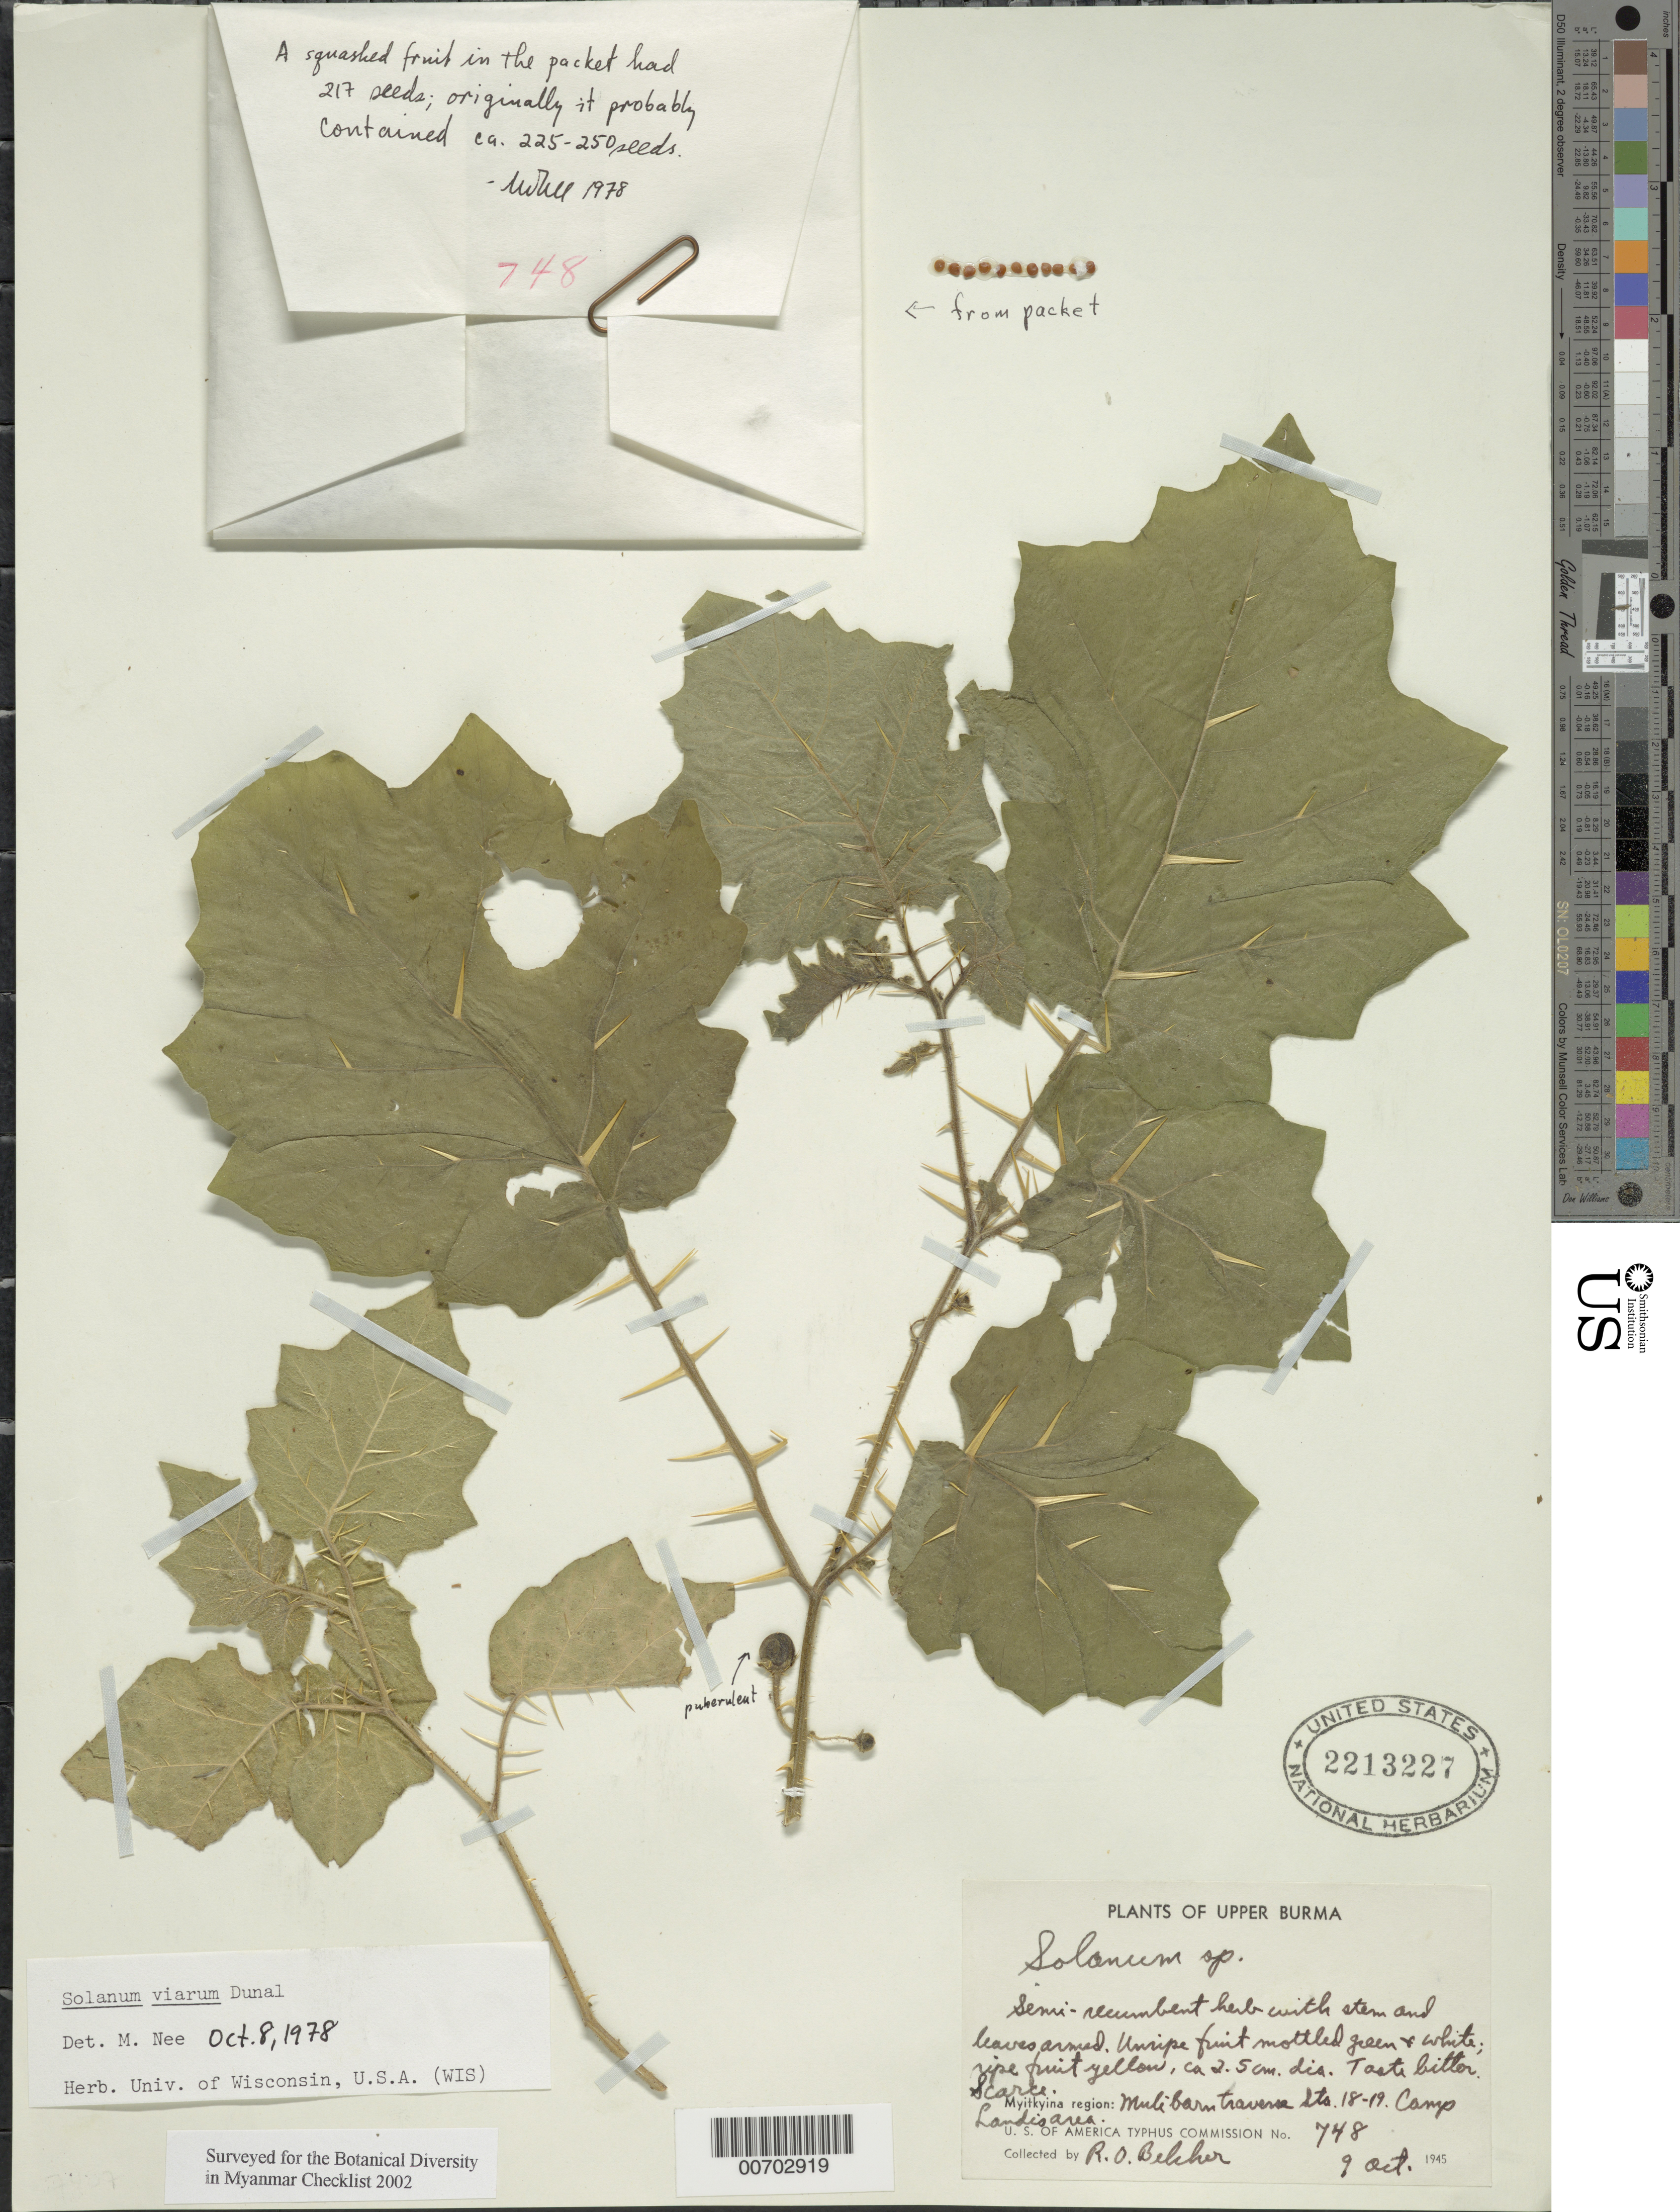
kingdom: Plantae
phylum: Tracheophyta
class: Magnoliopsida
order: Solanales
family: Solanaceae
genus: Solanum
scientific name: Solanum sp.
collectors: R. Belcher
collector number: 748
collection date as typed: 09 Oct 1945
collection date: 1945-10-09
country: Myanmar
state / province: Kachin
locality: Myitkyina, Camp Landis area, Sta. 18-19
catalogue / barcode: US 2213227